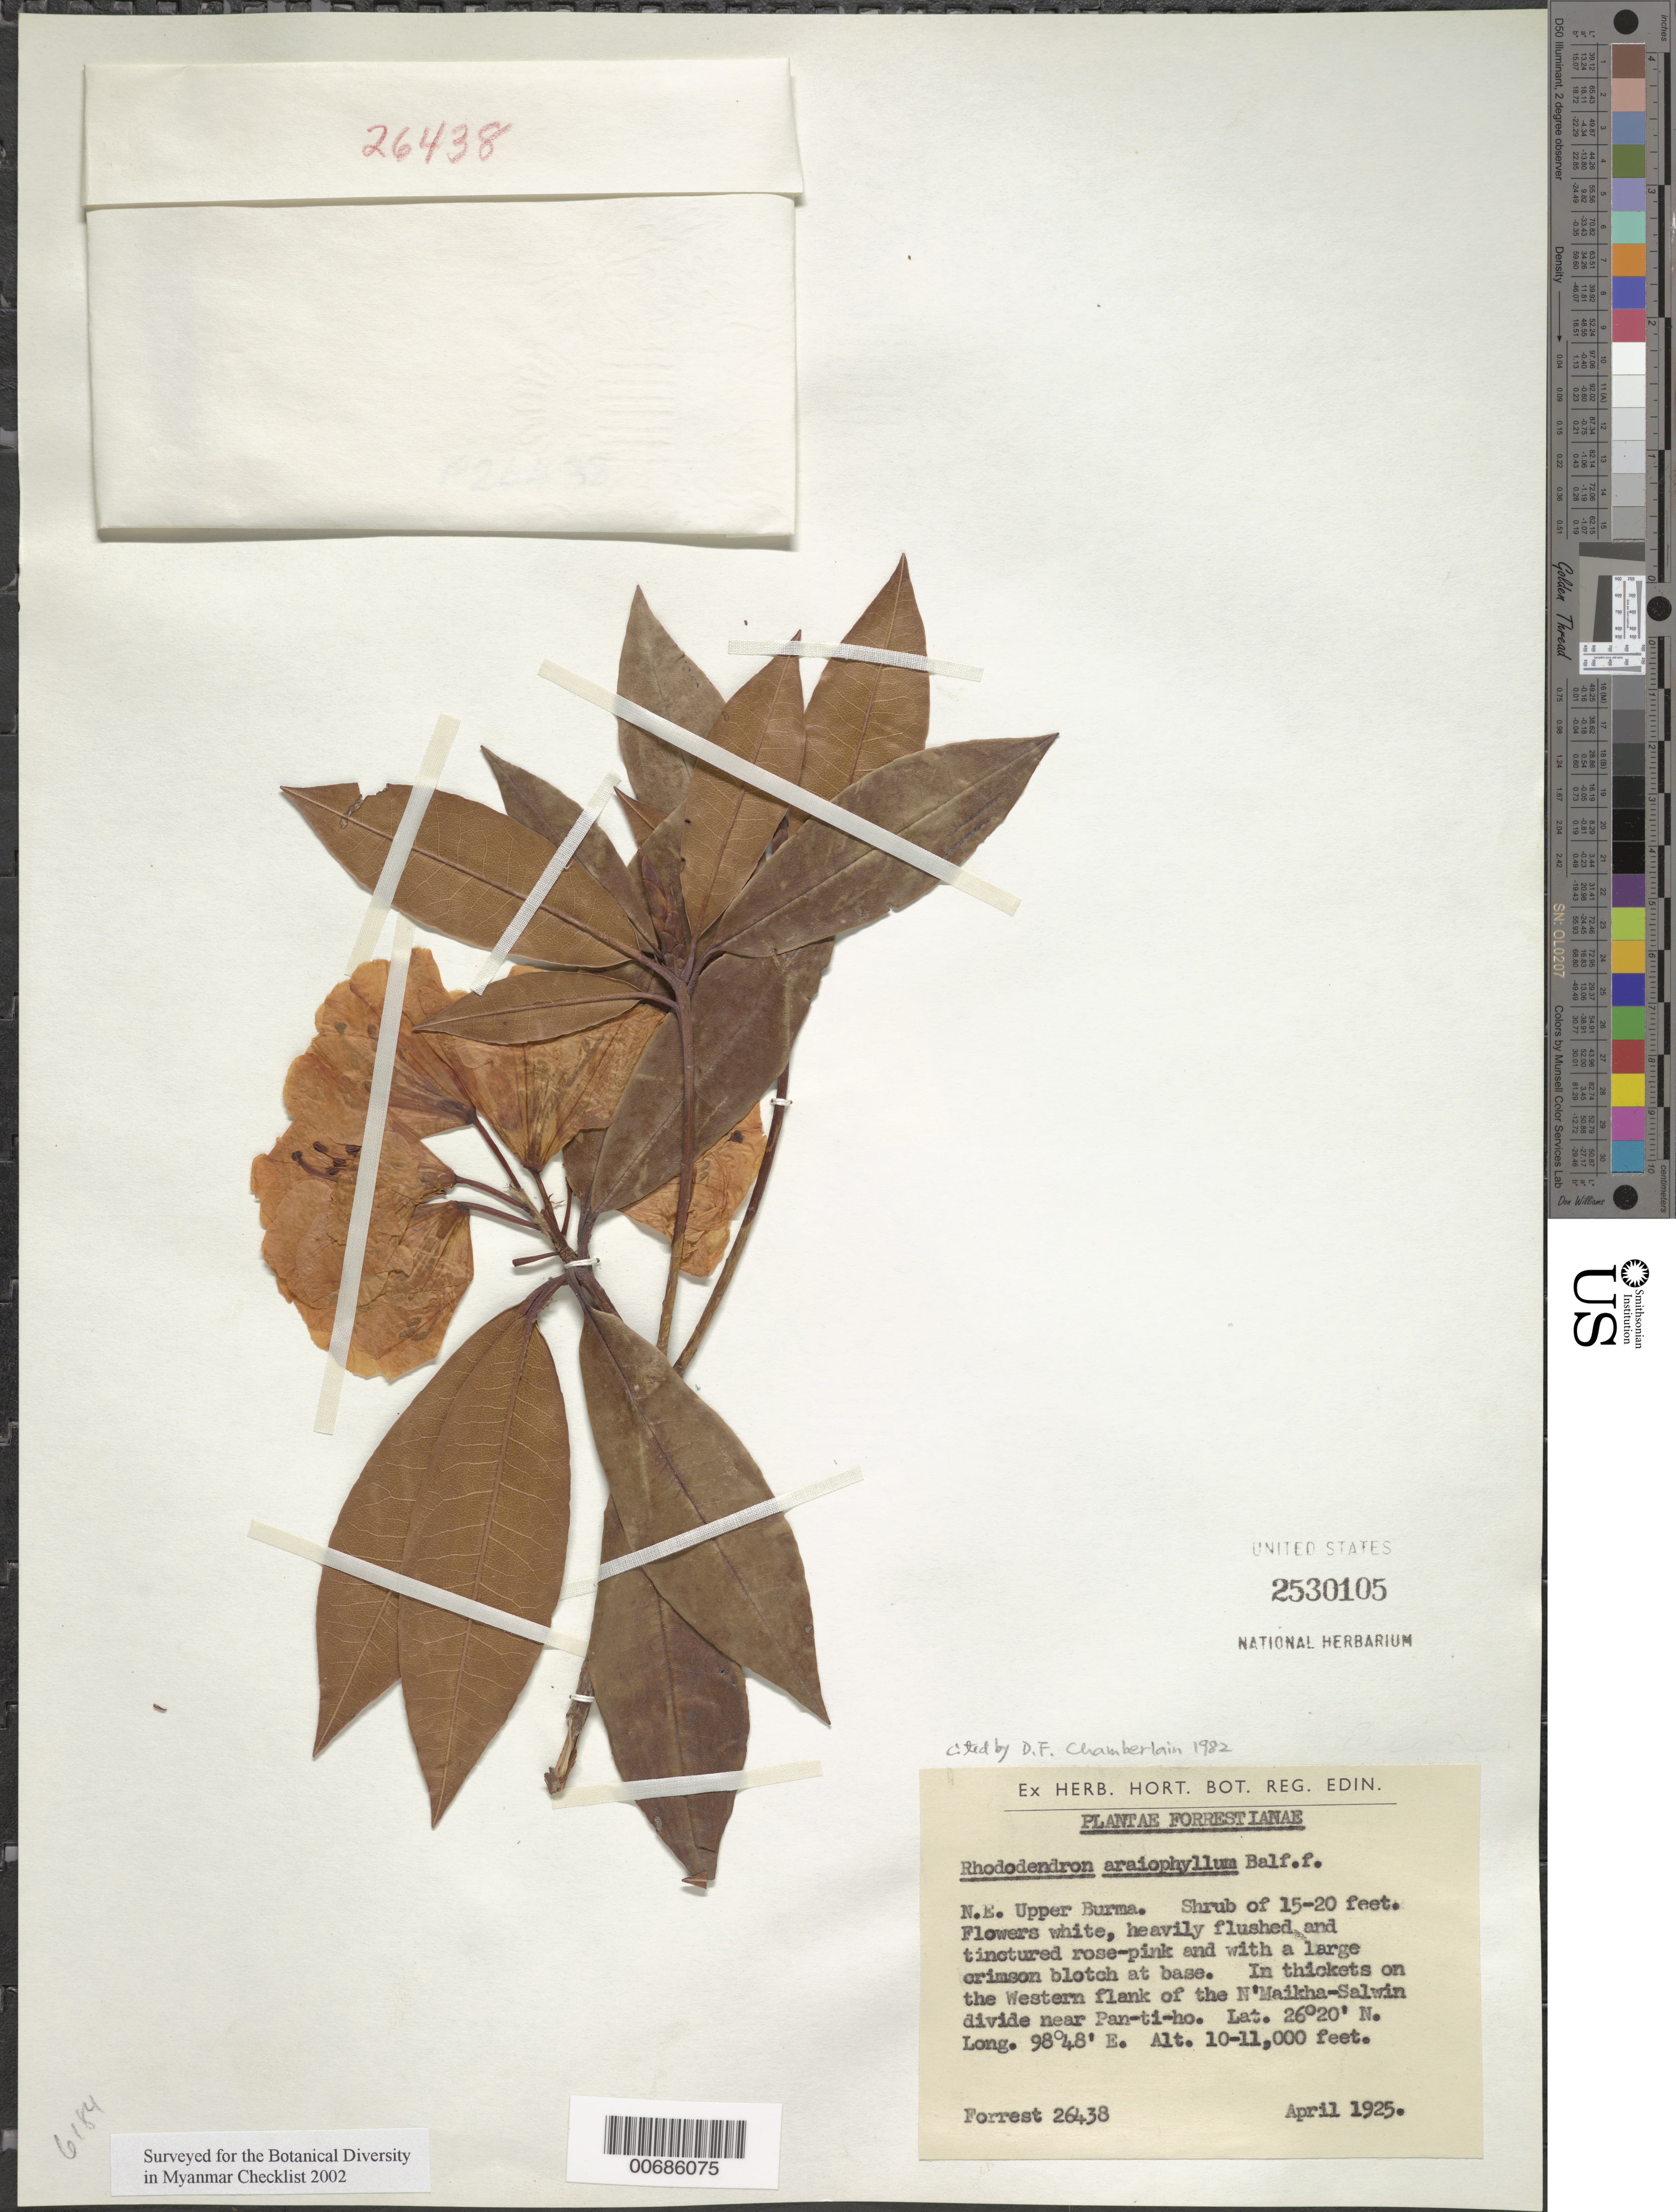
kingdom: Plantae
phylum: Tracheophyta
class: Magnoliopsida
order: Ericales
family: Ericaceae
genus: Rhododendron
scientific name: Rhododendron araiophyllum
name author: Balf. f. & W.W. Sm.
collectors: G. Forrest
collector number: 26438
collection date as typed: Apr 1925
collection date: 1925-04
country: Myanmar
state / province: Kachin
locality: N'Maikha-Salwin Divide, W flank, near Pan-ti-ho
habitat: Thickets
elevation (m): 3048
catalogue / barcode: US 2530105